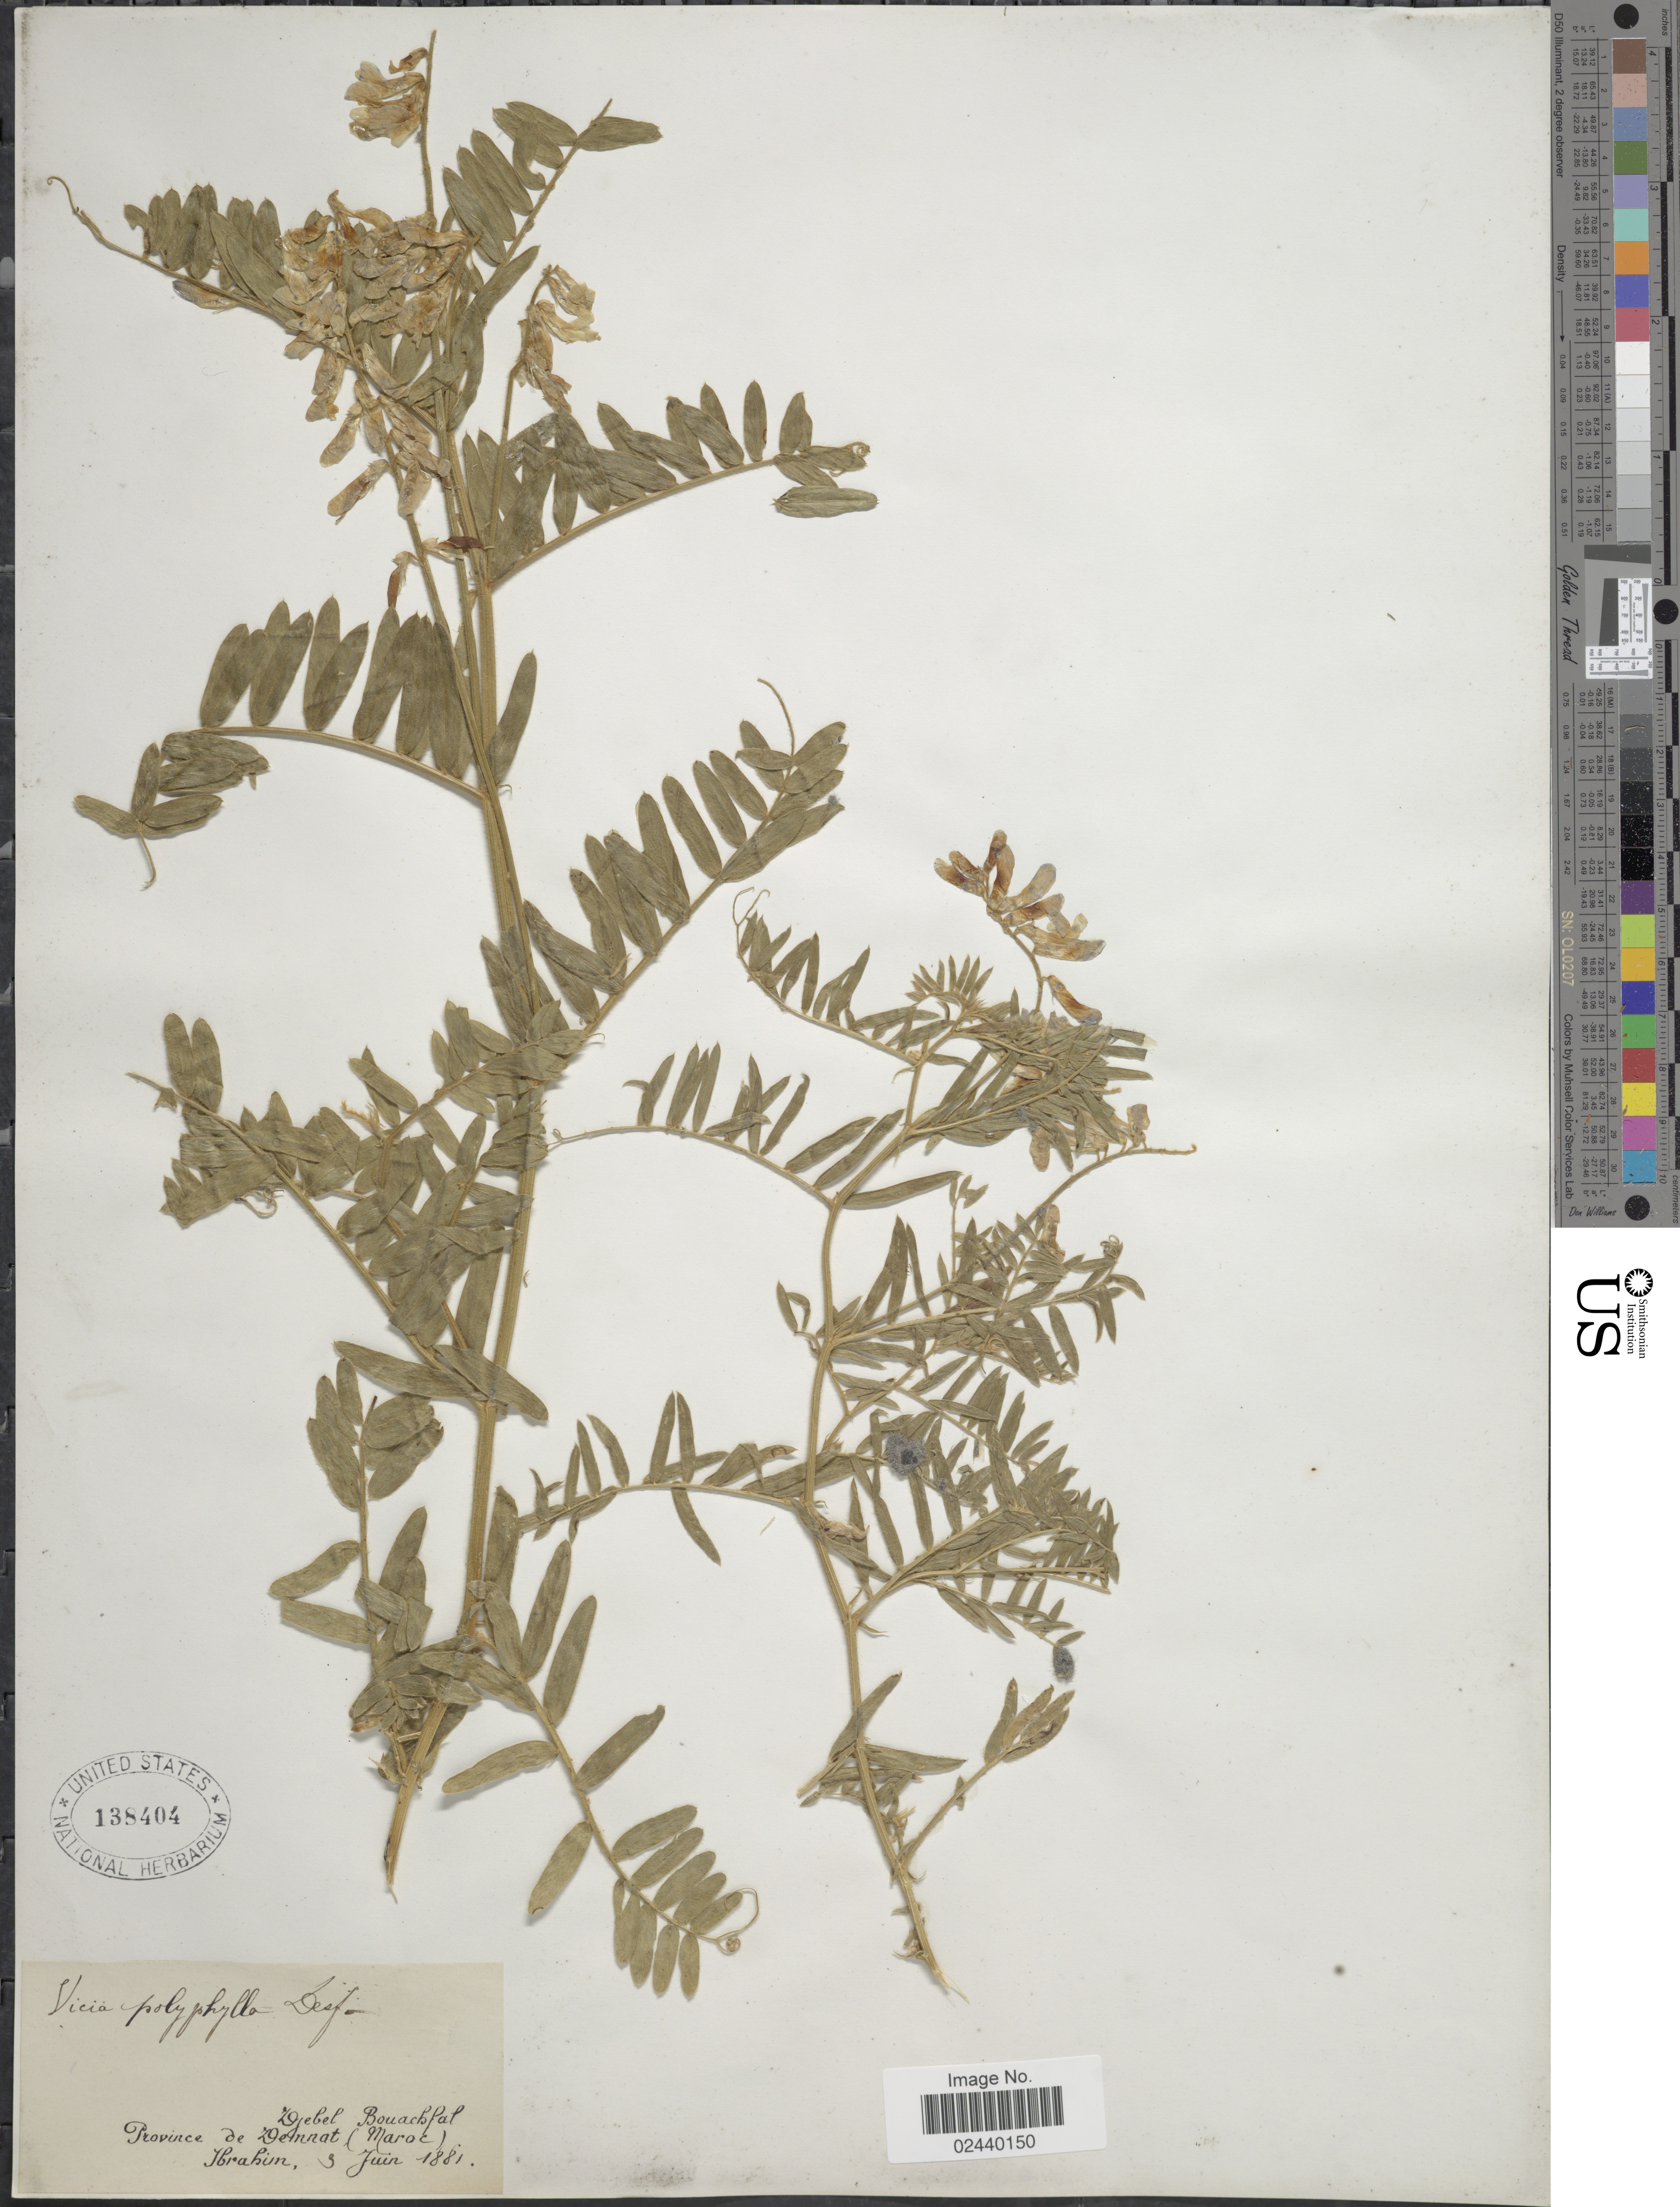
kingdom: Plantae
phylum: Tracheophyta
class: Magnoliopsida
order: Fabales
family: Fabaceae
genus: Vicia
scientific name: Vicia polyphylla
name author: Desf.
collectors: -. Ibrahim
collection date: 1881-06-03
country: Morocco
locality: Djebel Bouachfal, Province de Demnat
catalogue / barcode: US 138404